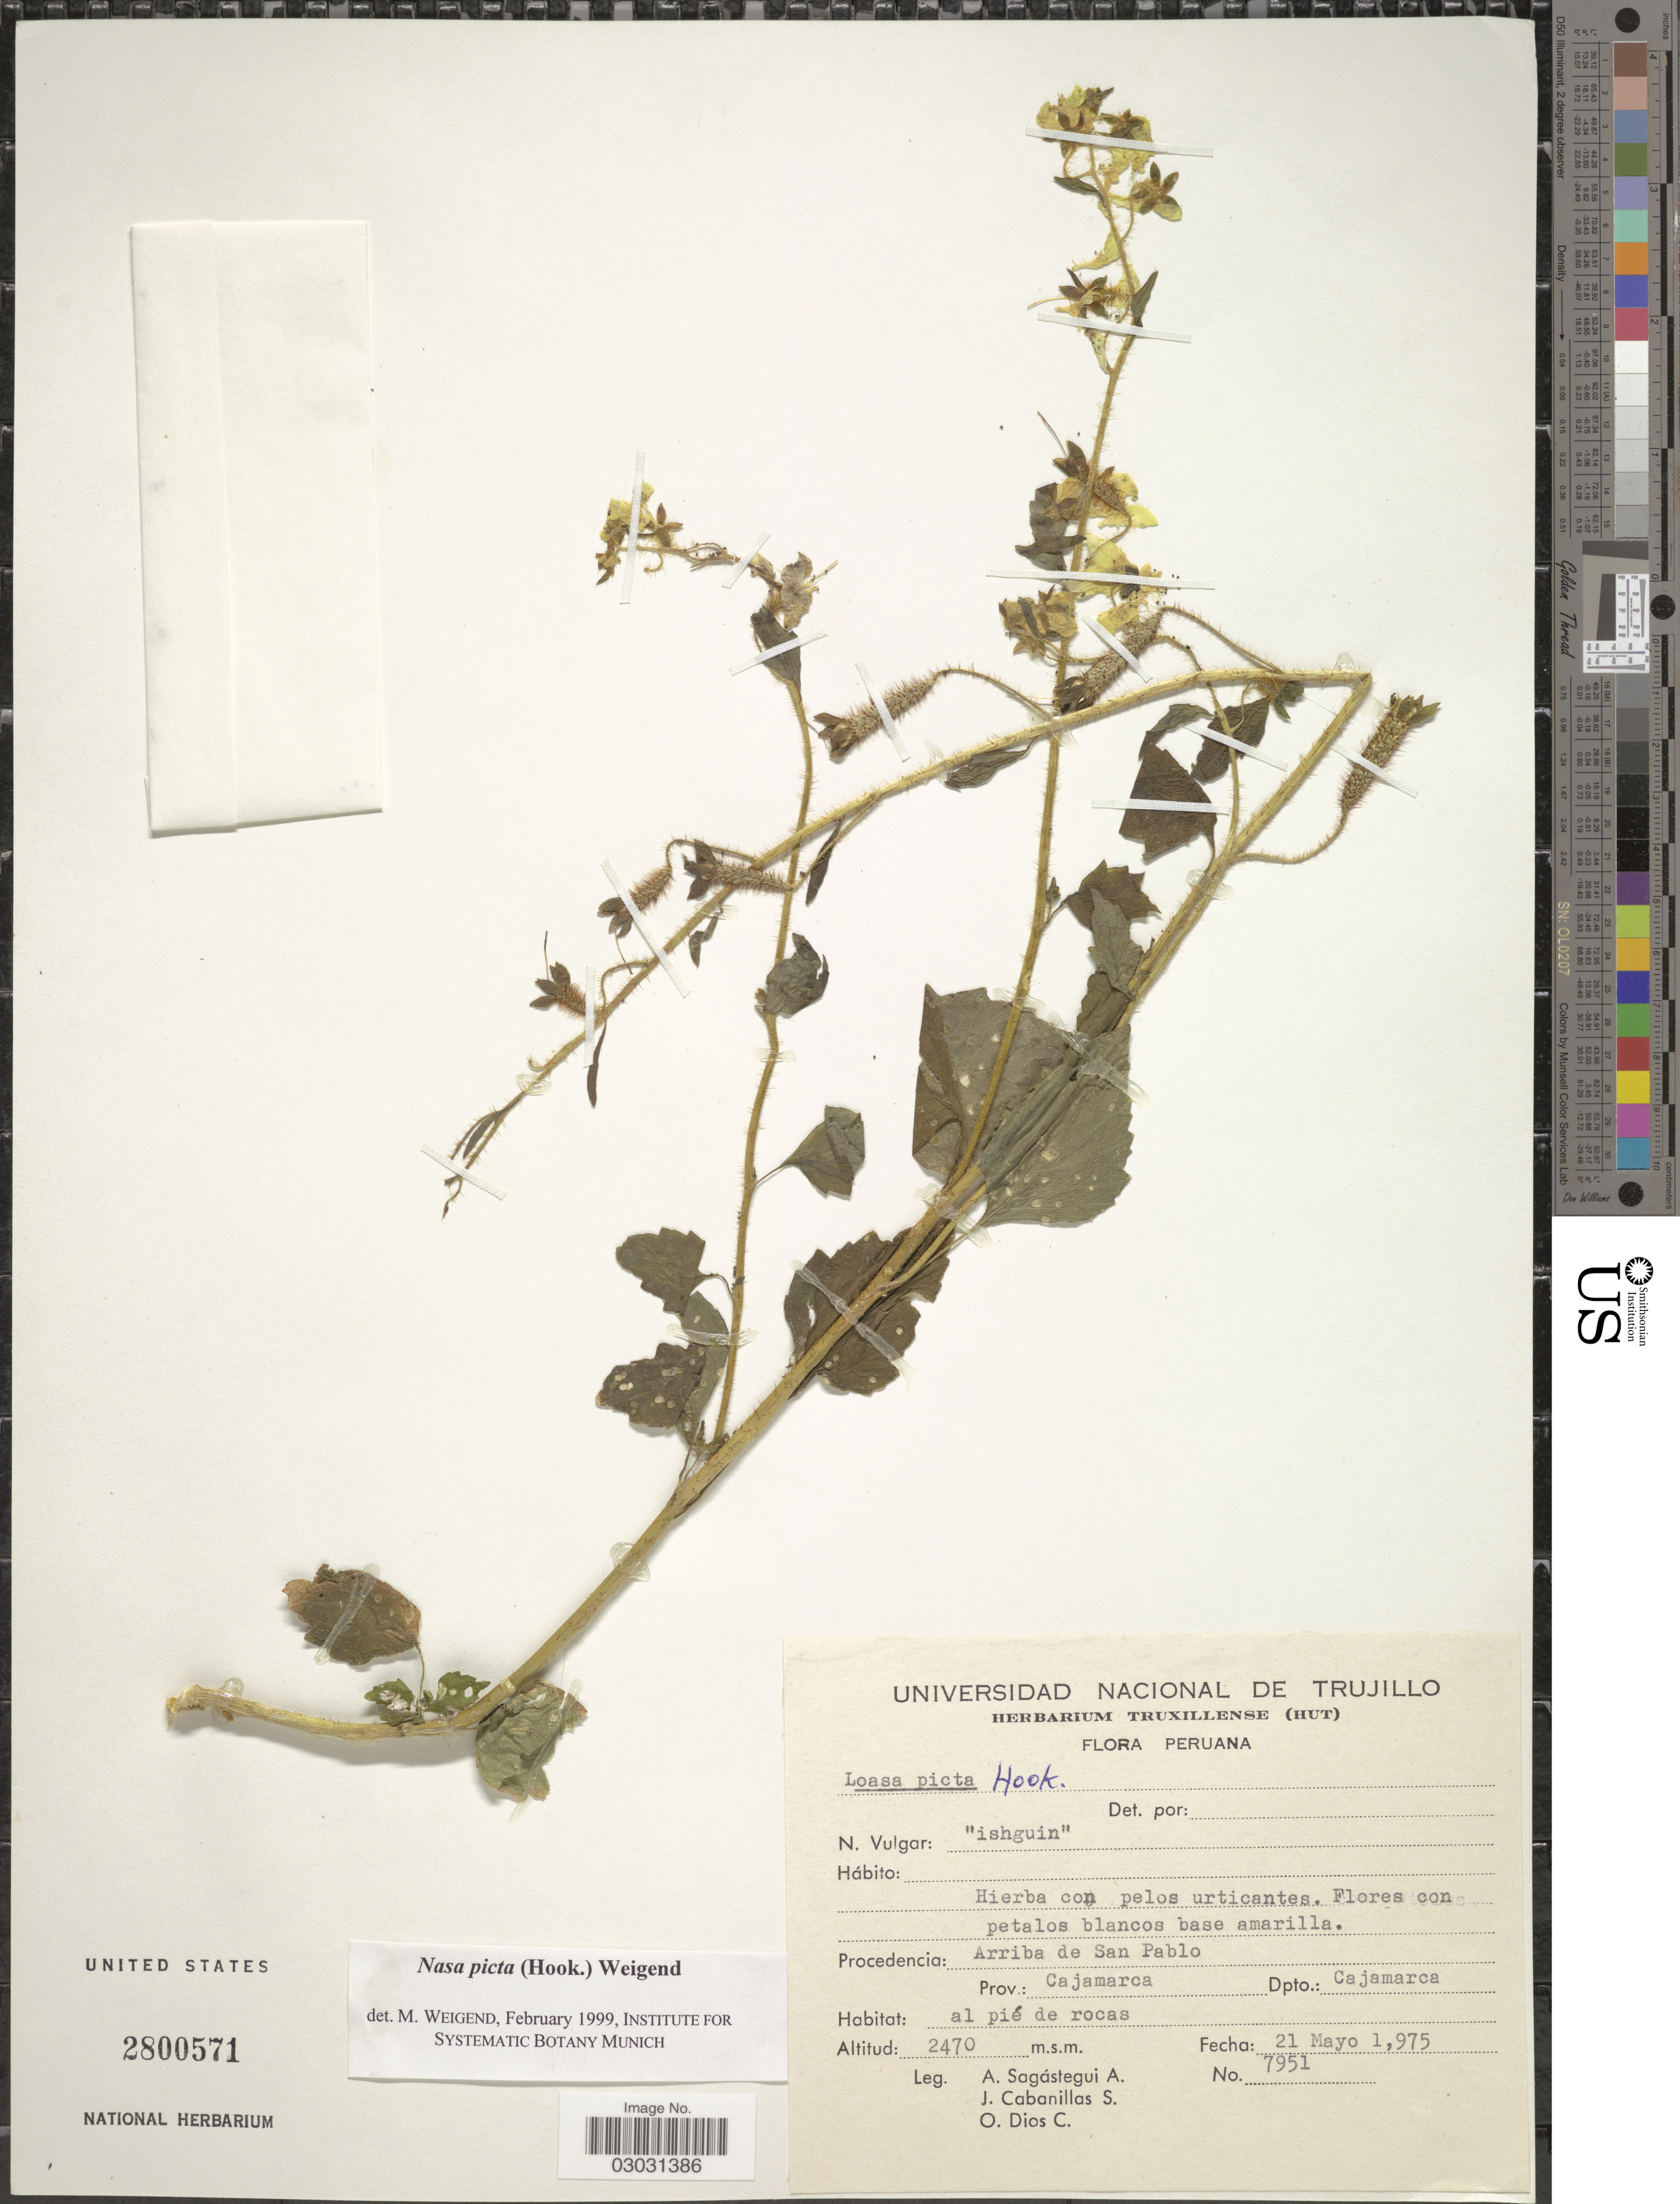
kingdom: Plantae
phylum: Tracheophyta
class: Magnoliopsida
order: Cornales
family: Loasaceae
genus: Nasa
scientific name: Nasa picta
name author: (Hook. f.) Molinari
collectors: A. Sagástegui A., J. Cabanillas S. & O. Dios C.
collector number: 7951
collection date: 1975-05-21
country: Peru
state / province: Cajamarca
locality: Procedencia: Arriba de San Pablo. Prov.: Cajamarca. Dpto.: Cajamarca.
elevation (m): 2470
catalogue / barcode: US 2800571